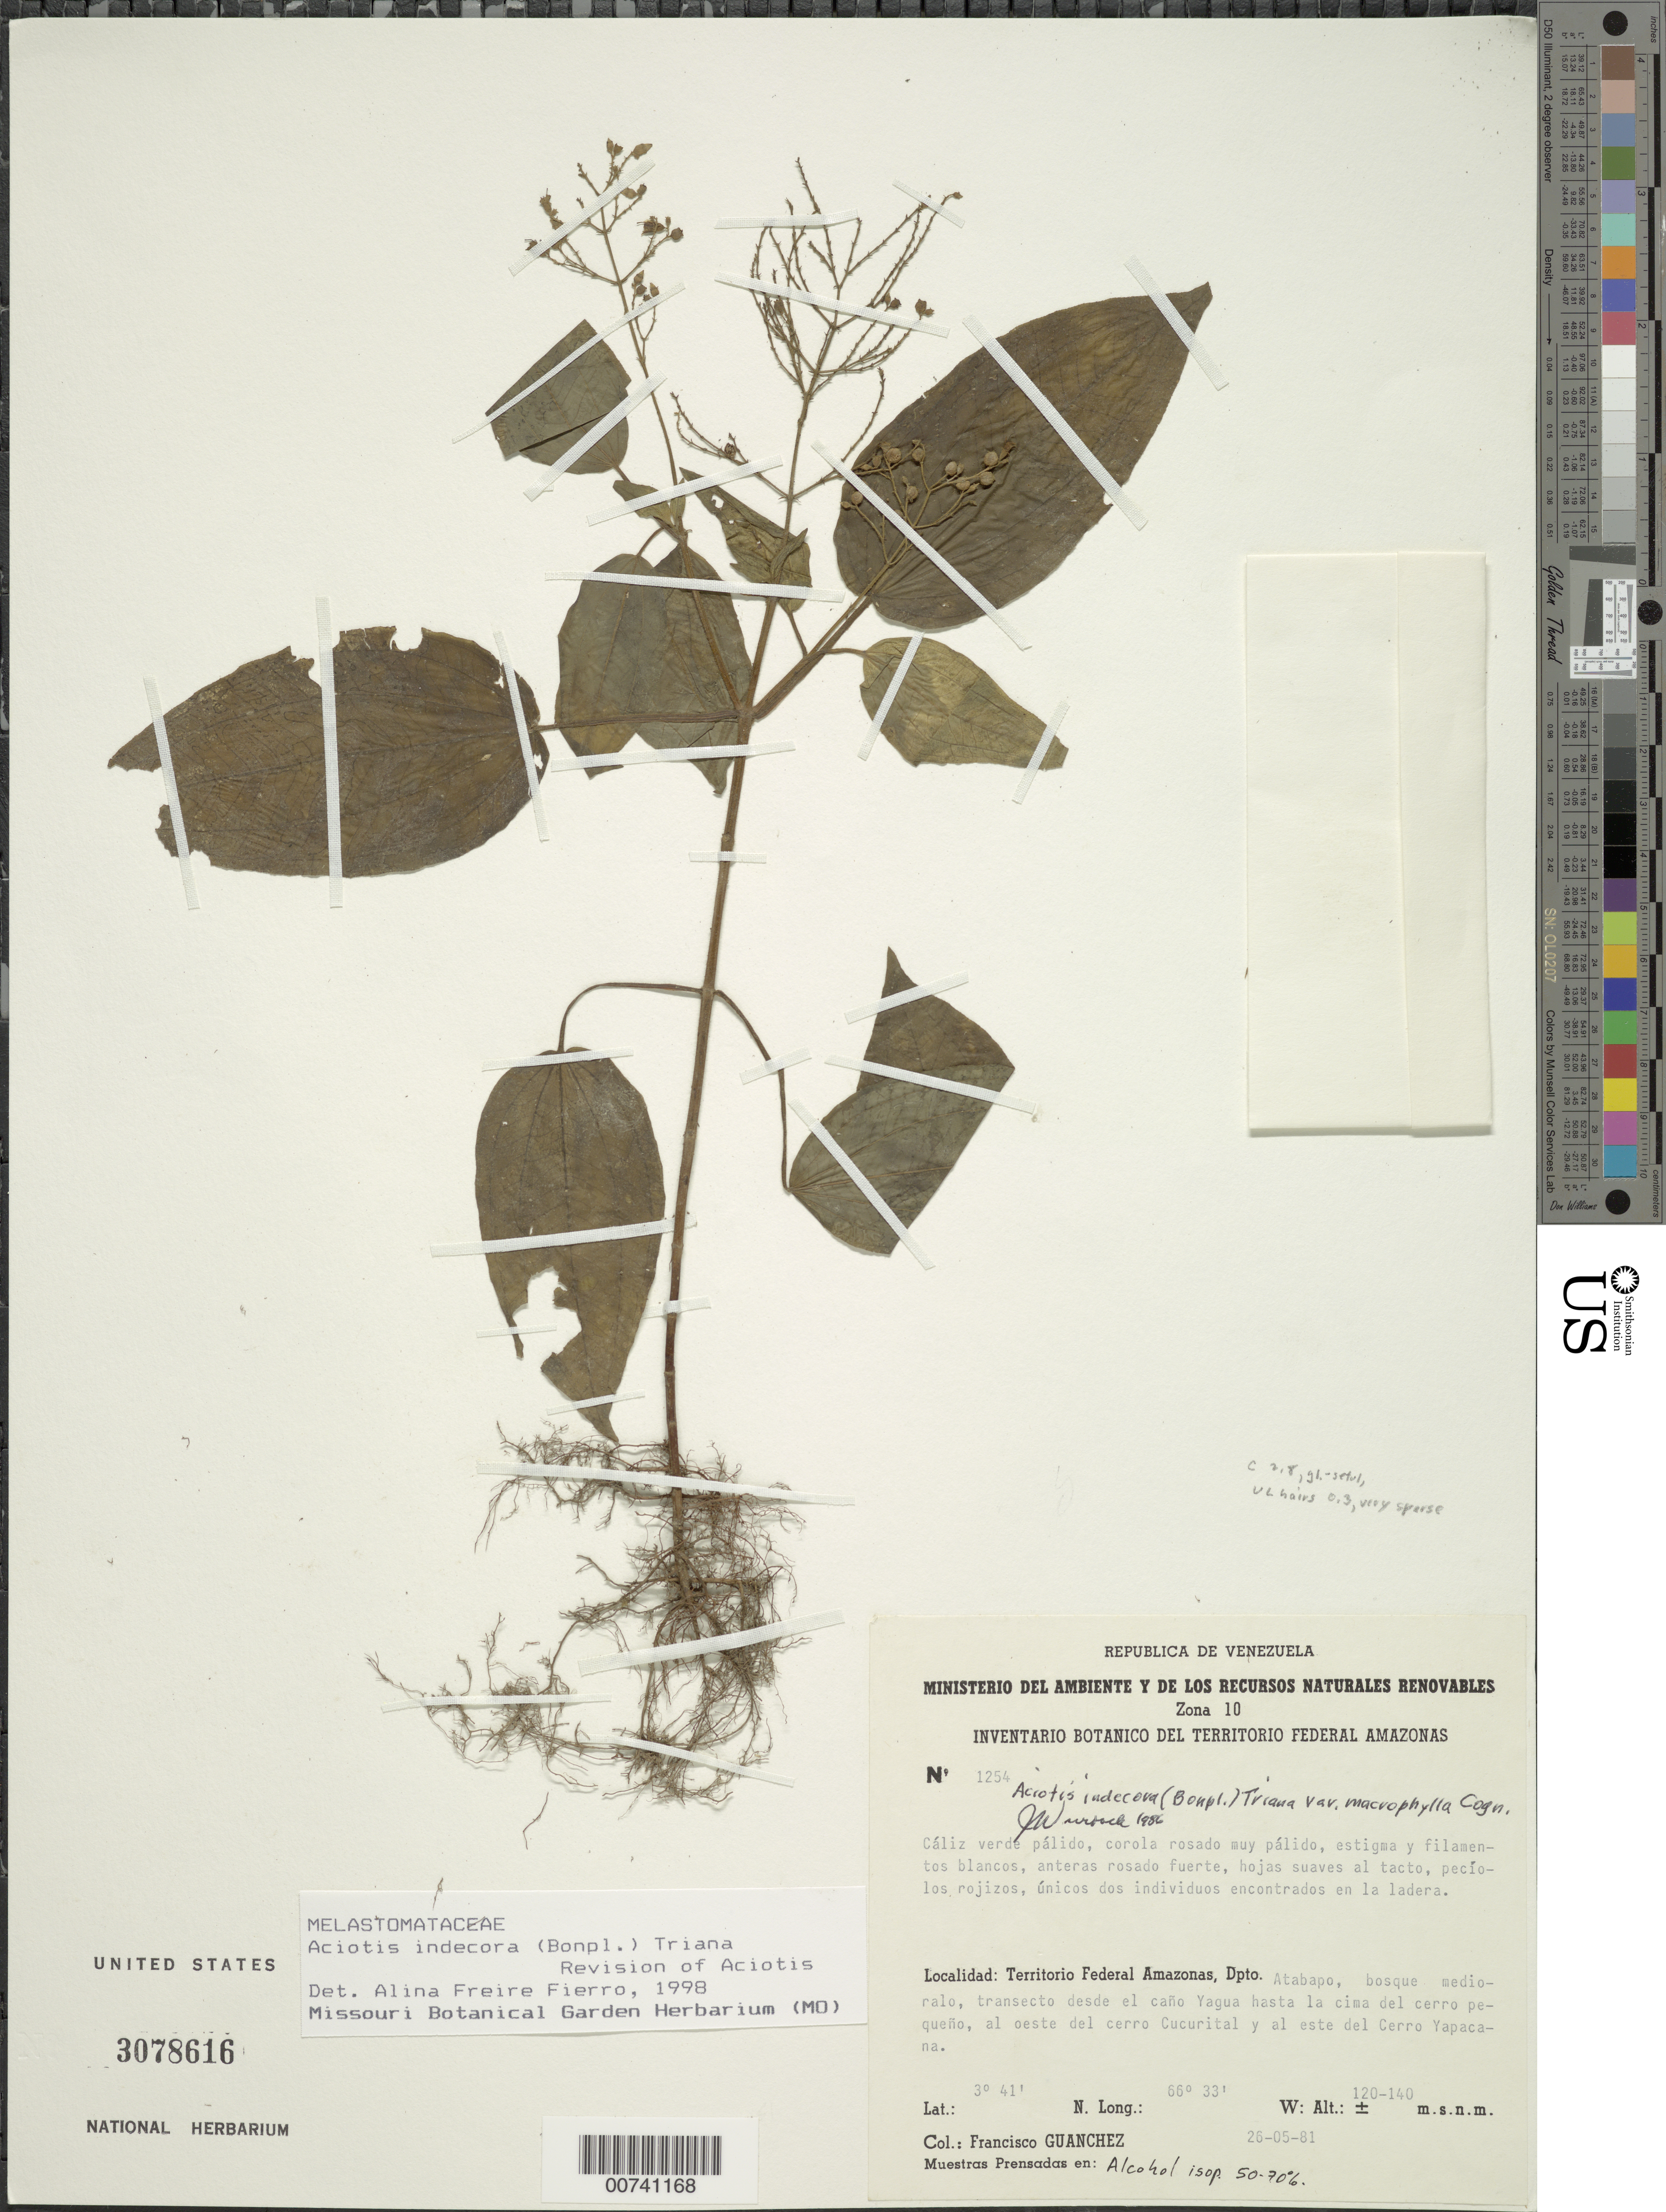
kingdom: Plantae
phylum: Tracheophyta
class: Magnoliopsida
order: Myrtales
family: Melastomataceae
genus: Aciotis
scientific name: Aciotis indecora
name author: (Bonpl.) Triana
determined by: Freire-Fierro, A.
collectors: F. Guánchez M.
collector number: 1254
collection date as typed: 26-May-81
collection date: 1981-05-26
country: Venezuela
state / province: Amazonas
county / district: Atabapo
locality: Caño Yagua, W del cerro Cucurital y al este del Cerro Yapacána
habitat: Bosque medioralo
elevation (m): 120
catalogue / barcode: US 3078616